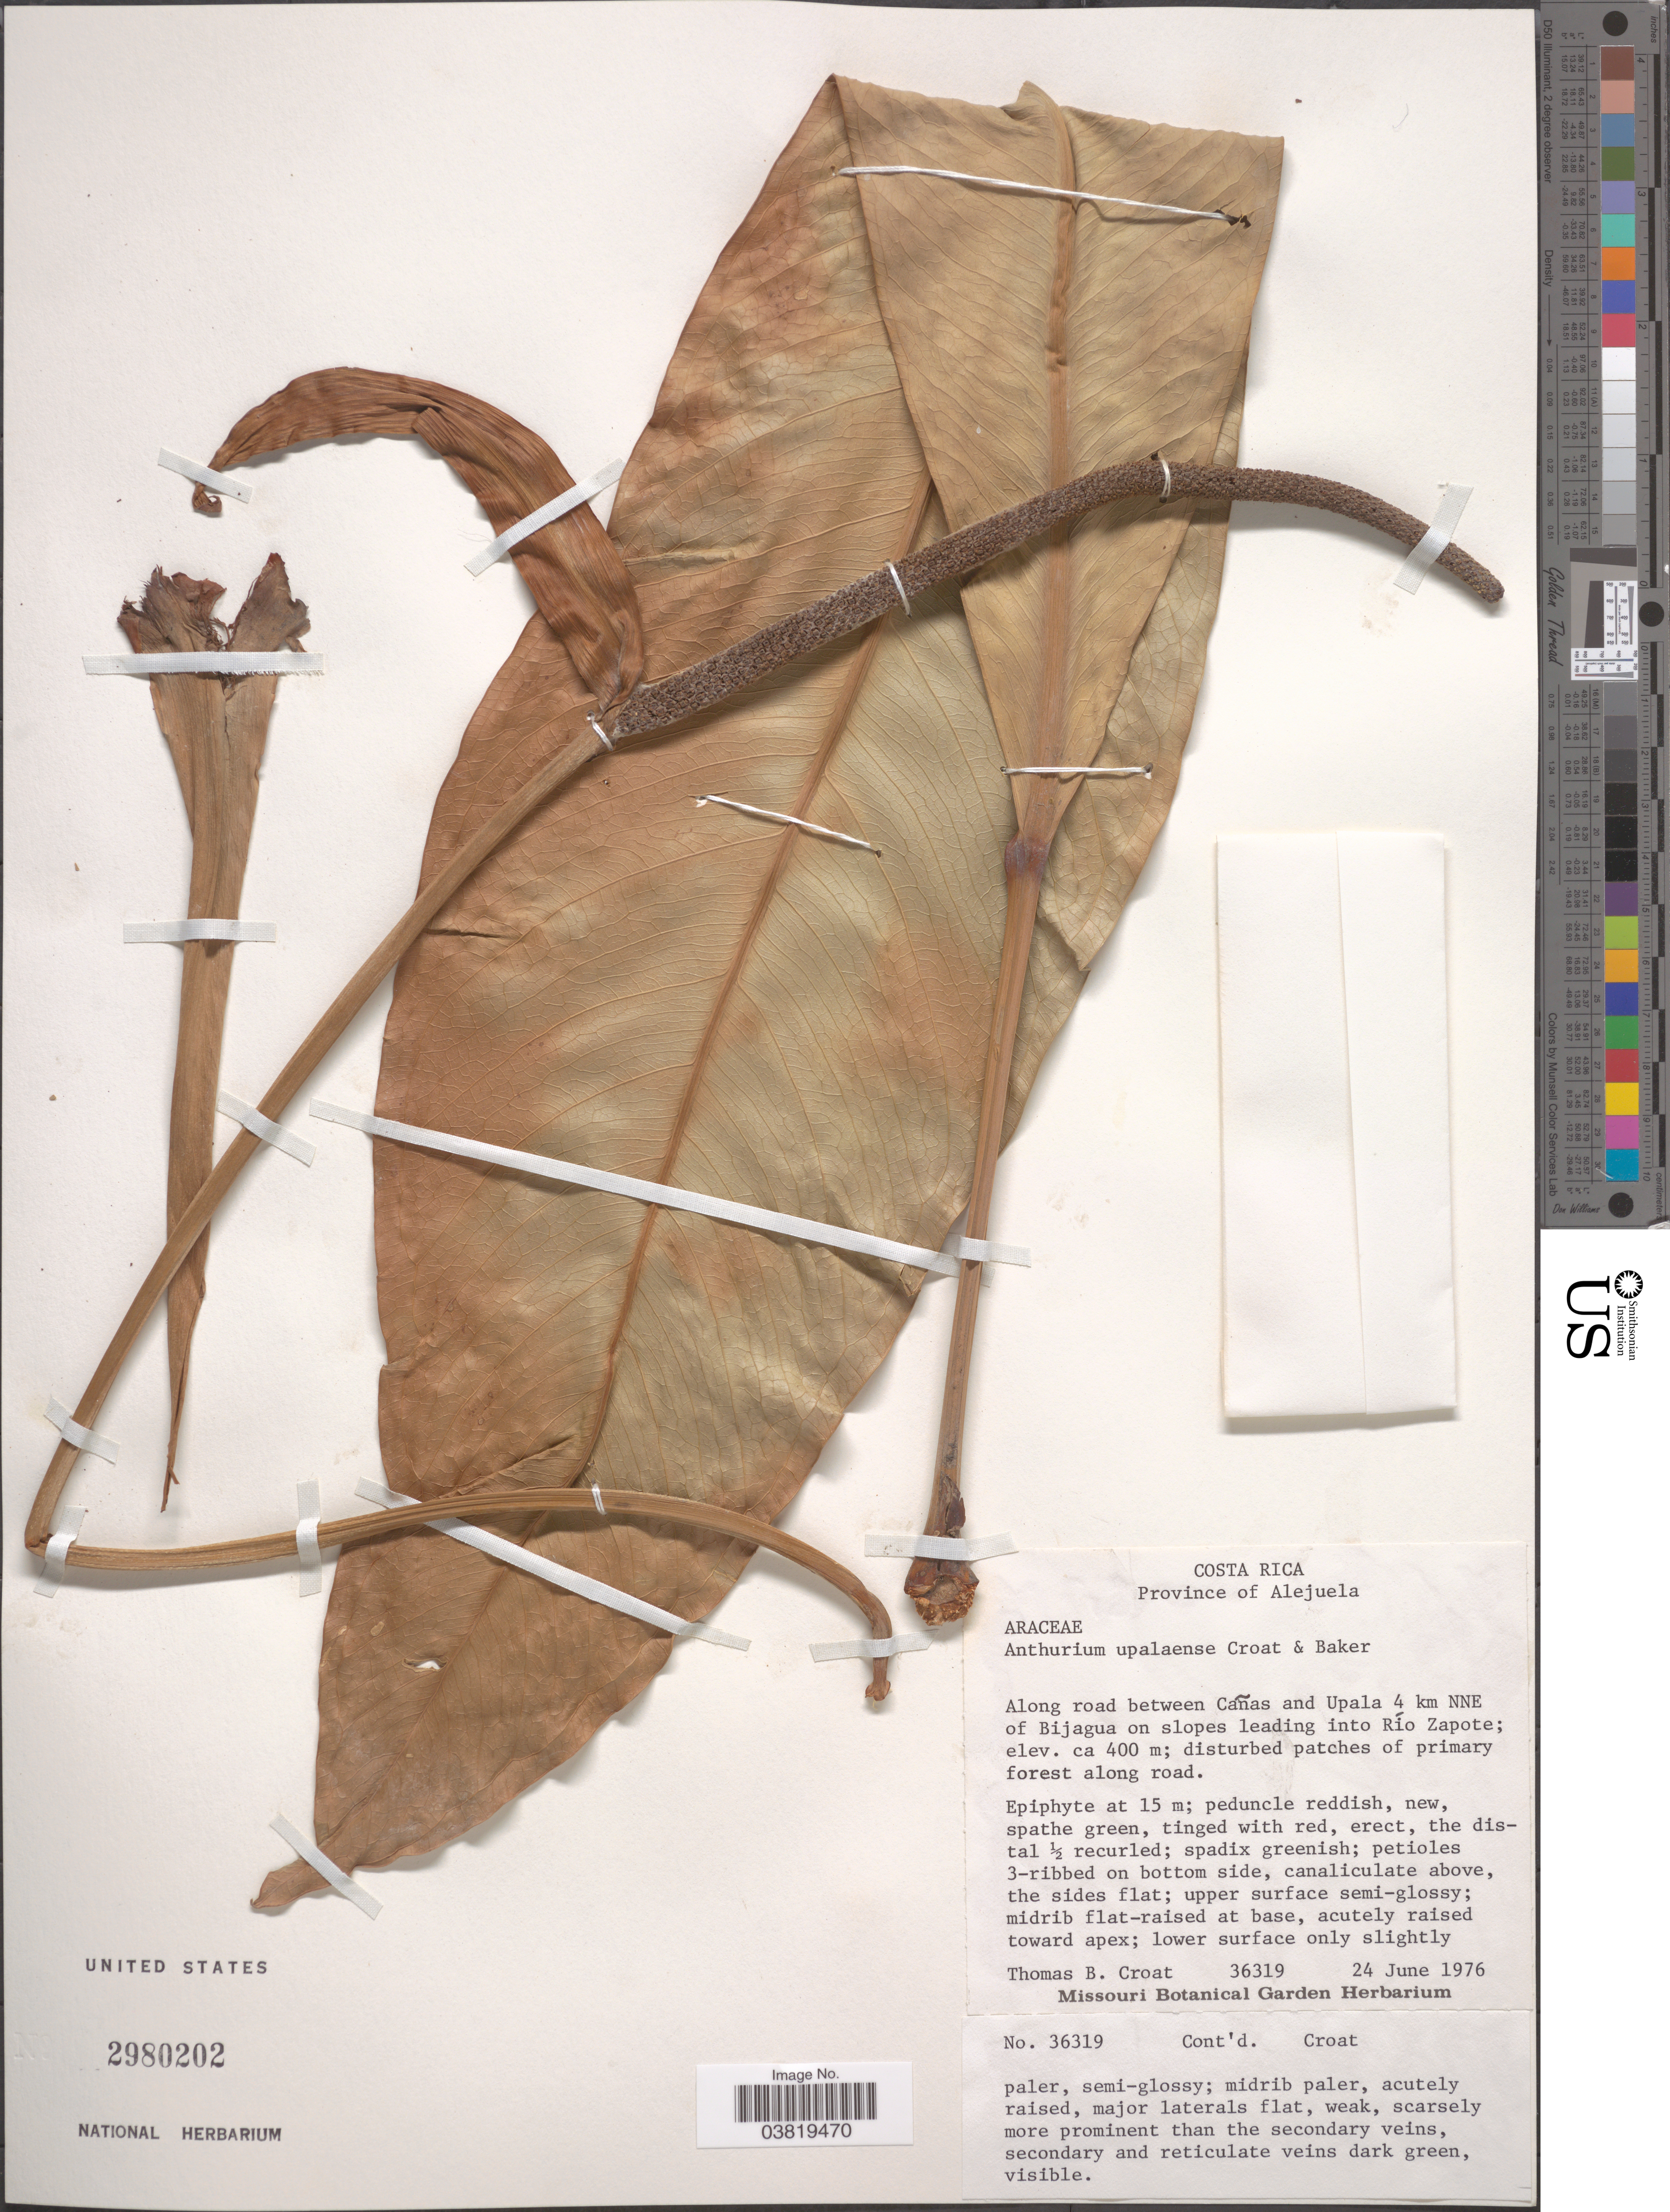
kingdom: Plantae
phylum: Tracheophyta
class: Liliopsida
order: Alismatales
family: Araceae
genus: Anthurium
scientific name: Anthurium upalaense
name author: Croat & R.A. Baker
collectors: T. B. Croat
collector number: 36319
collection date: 1976-06-24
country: Costa Rica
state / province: Alajuela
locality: Province of Alejuela. Along road between Cañas and Upala 4 km NNE of Bijagua on slopes leading into Río Zapote.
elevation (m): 400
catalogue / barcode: US 2980202